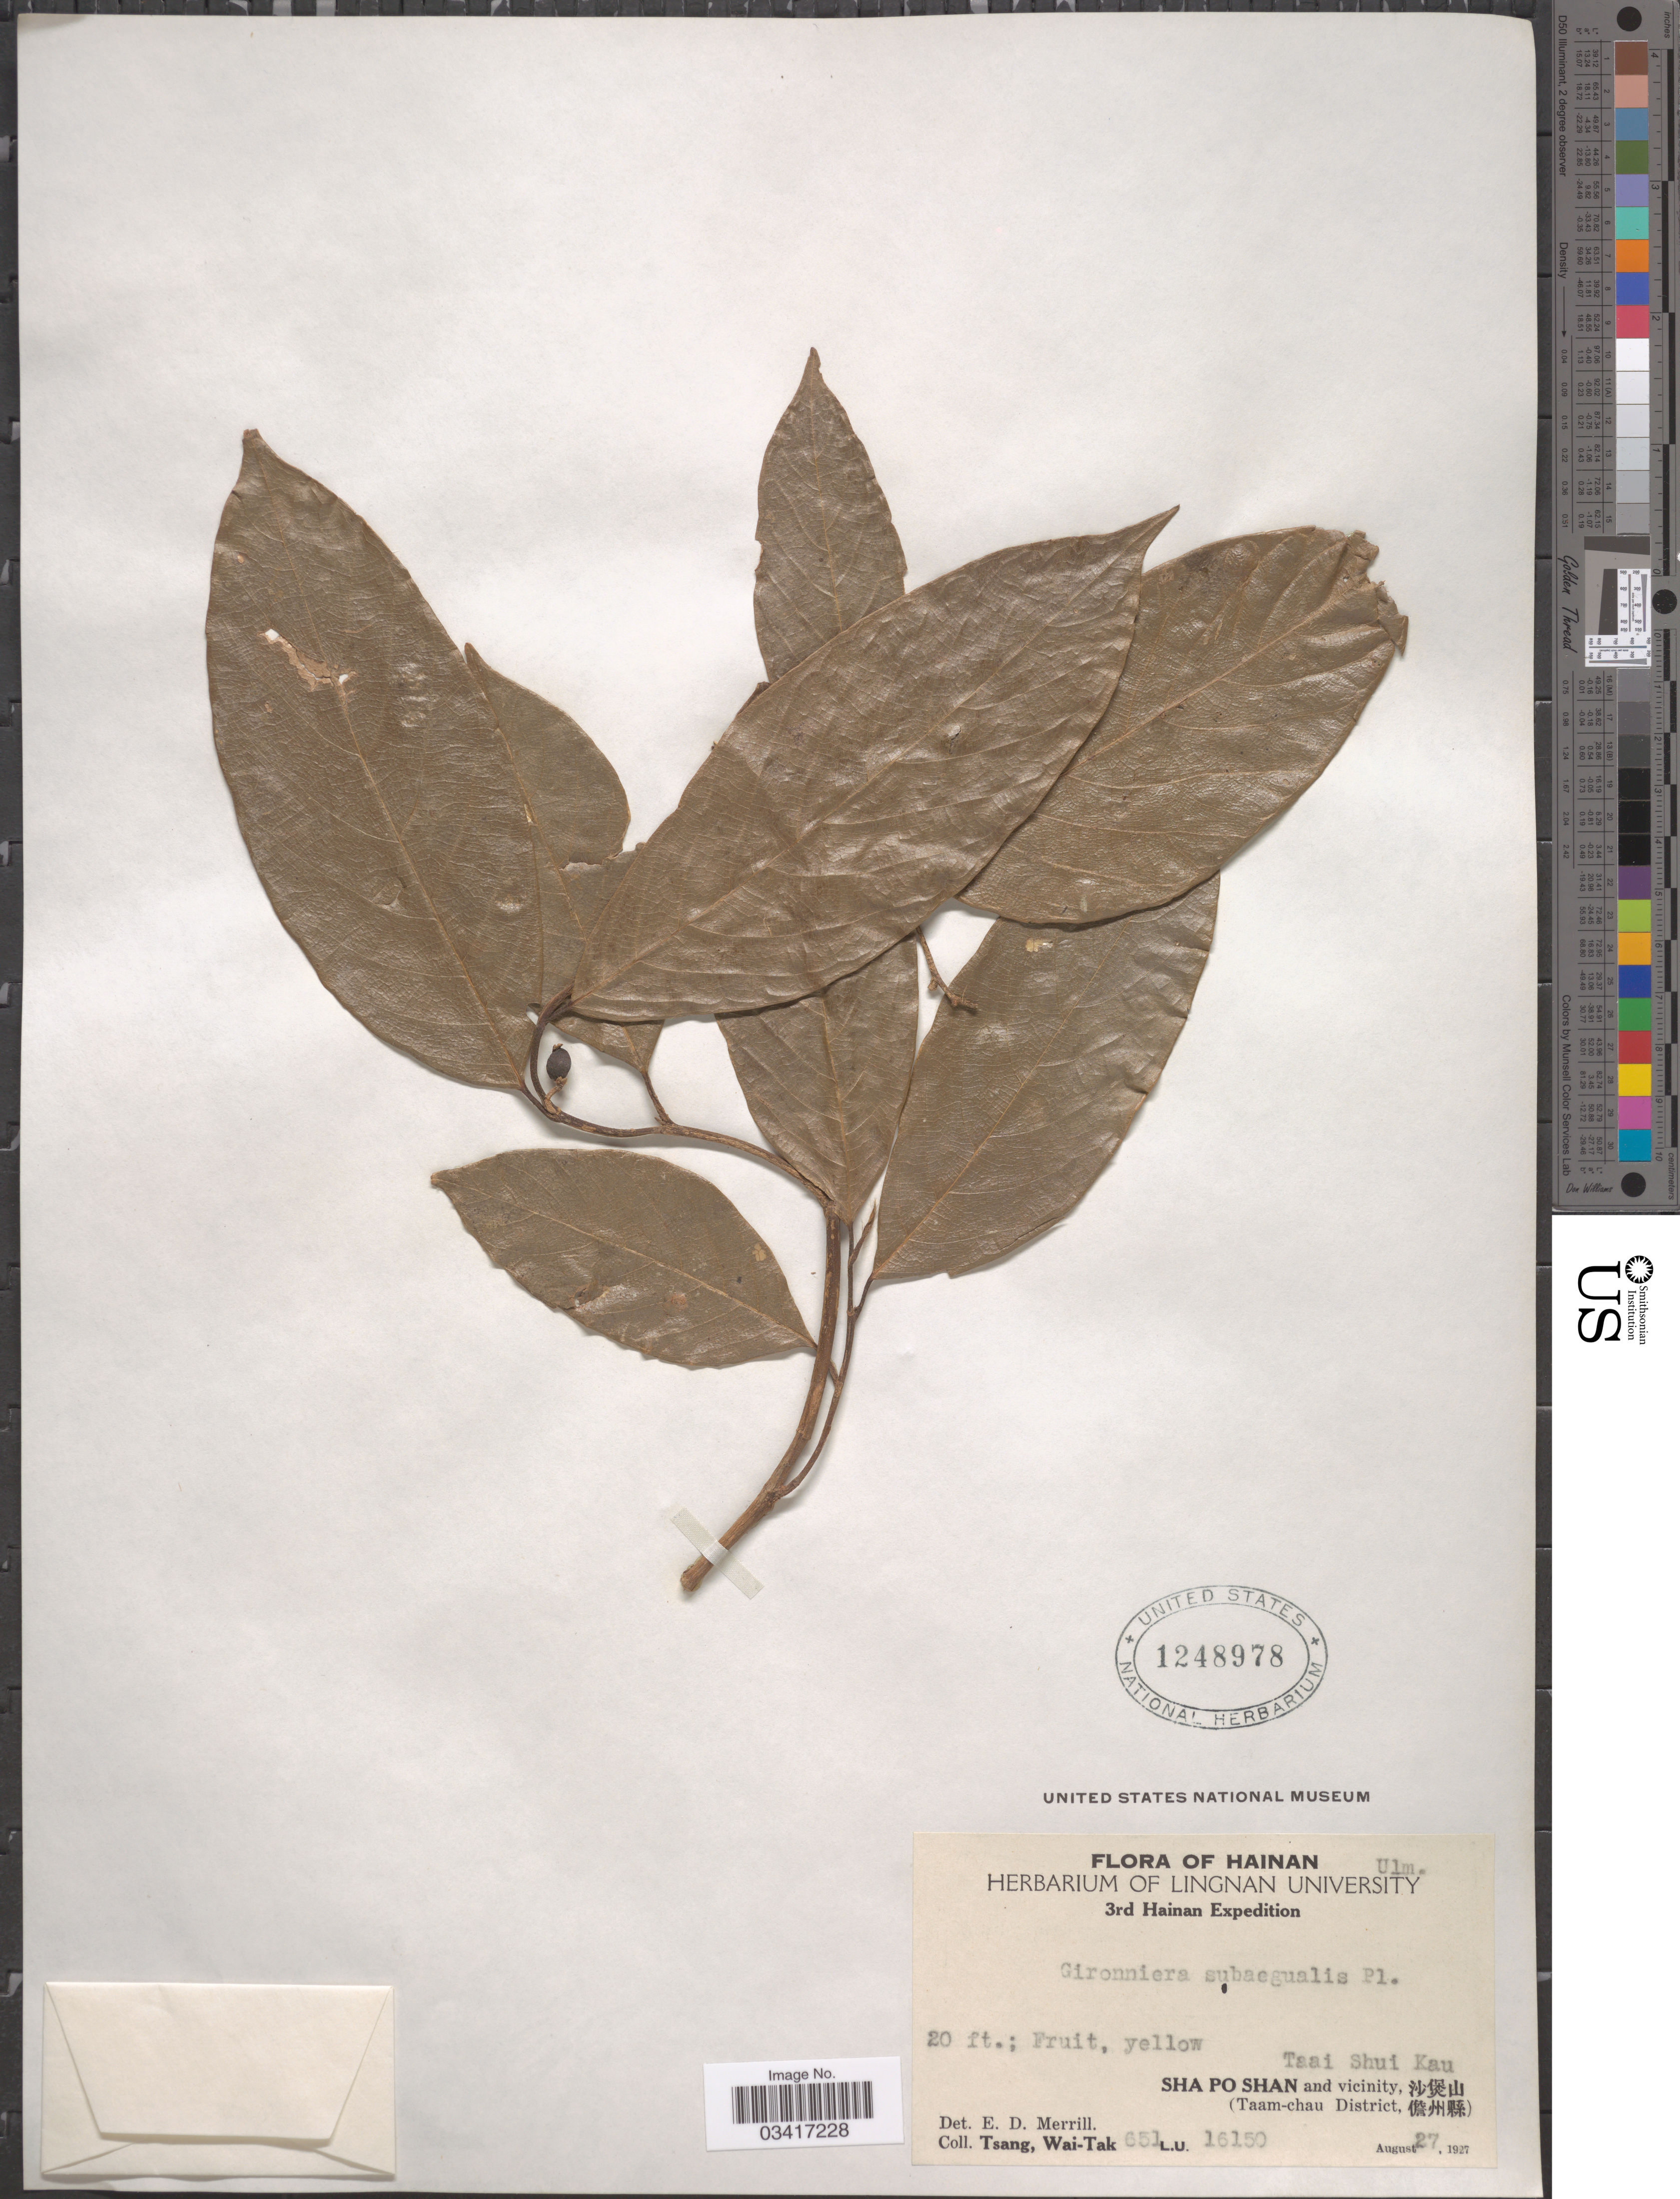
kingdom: Plantae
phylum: Tracheophyta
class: Magnoliopsida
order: Rosales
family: Cannabaceae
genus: Gironniera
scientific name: Gironniera subaequalis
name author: Planch.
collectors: W. T. Tsang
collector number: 651L.U.16150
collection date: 1927-08-27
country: China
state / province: Hainan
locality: Taai Shui Kau. Sha Po Shan and vicinity, X. (Taam-chau District, X).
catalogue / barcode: US 1248978